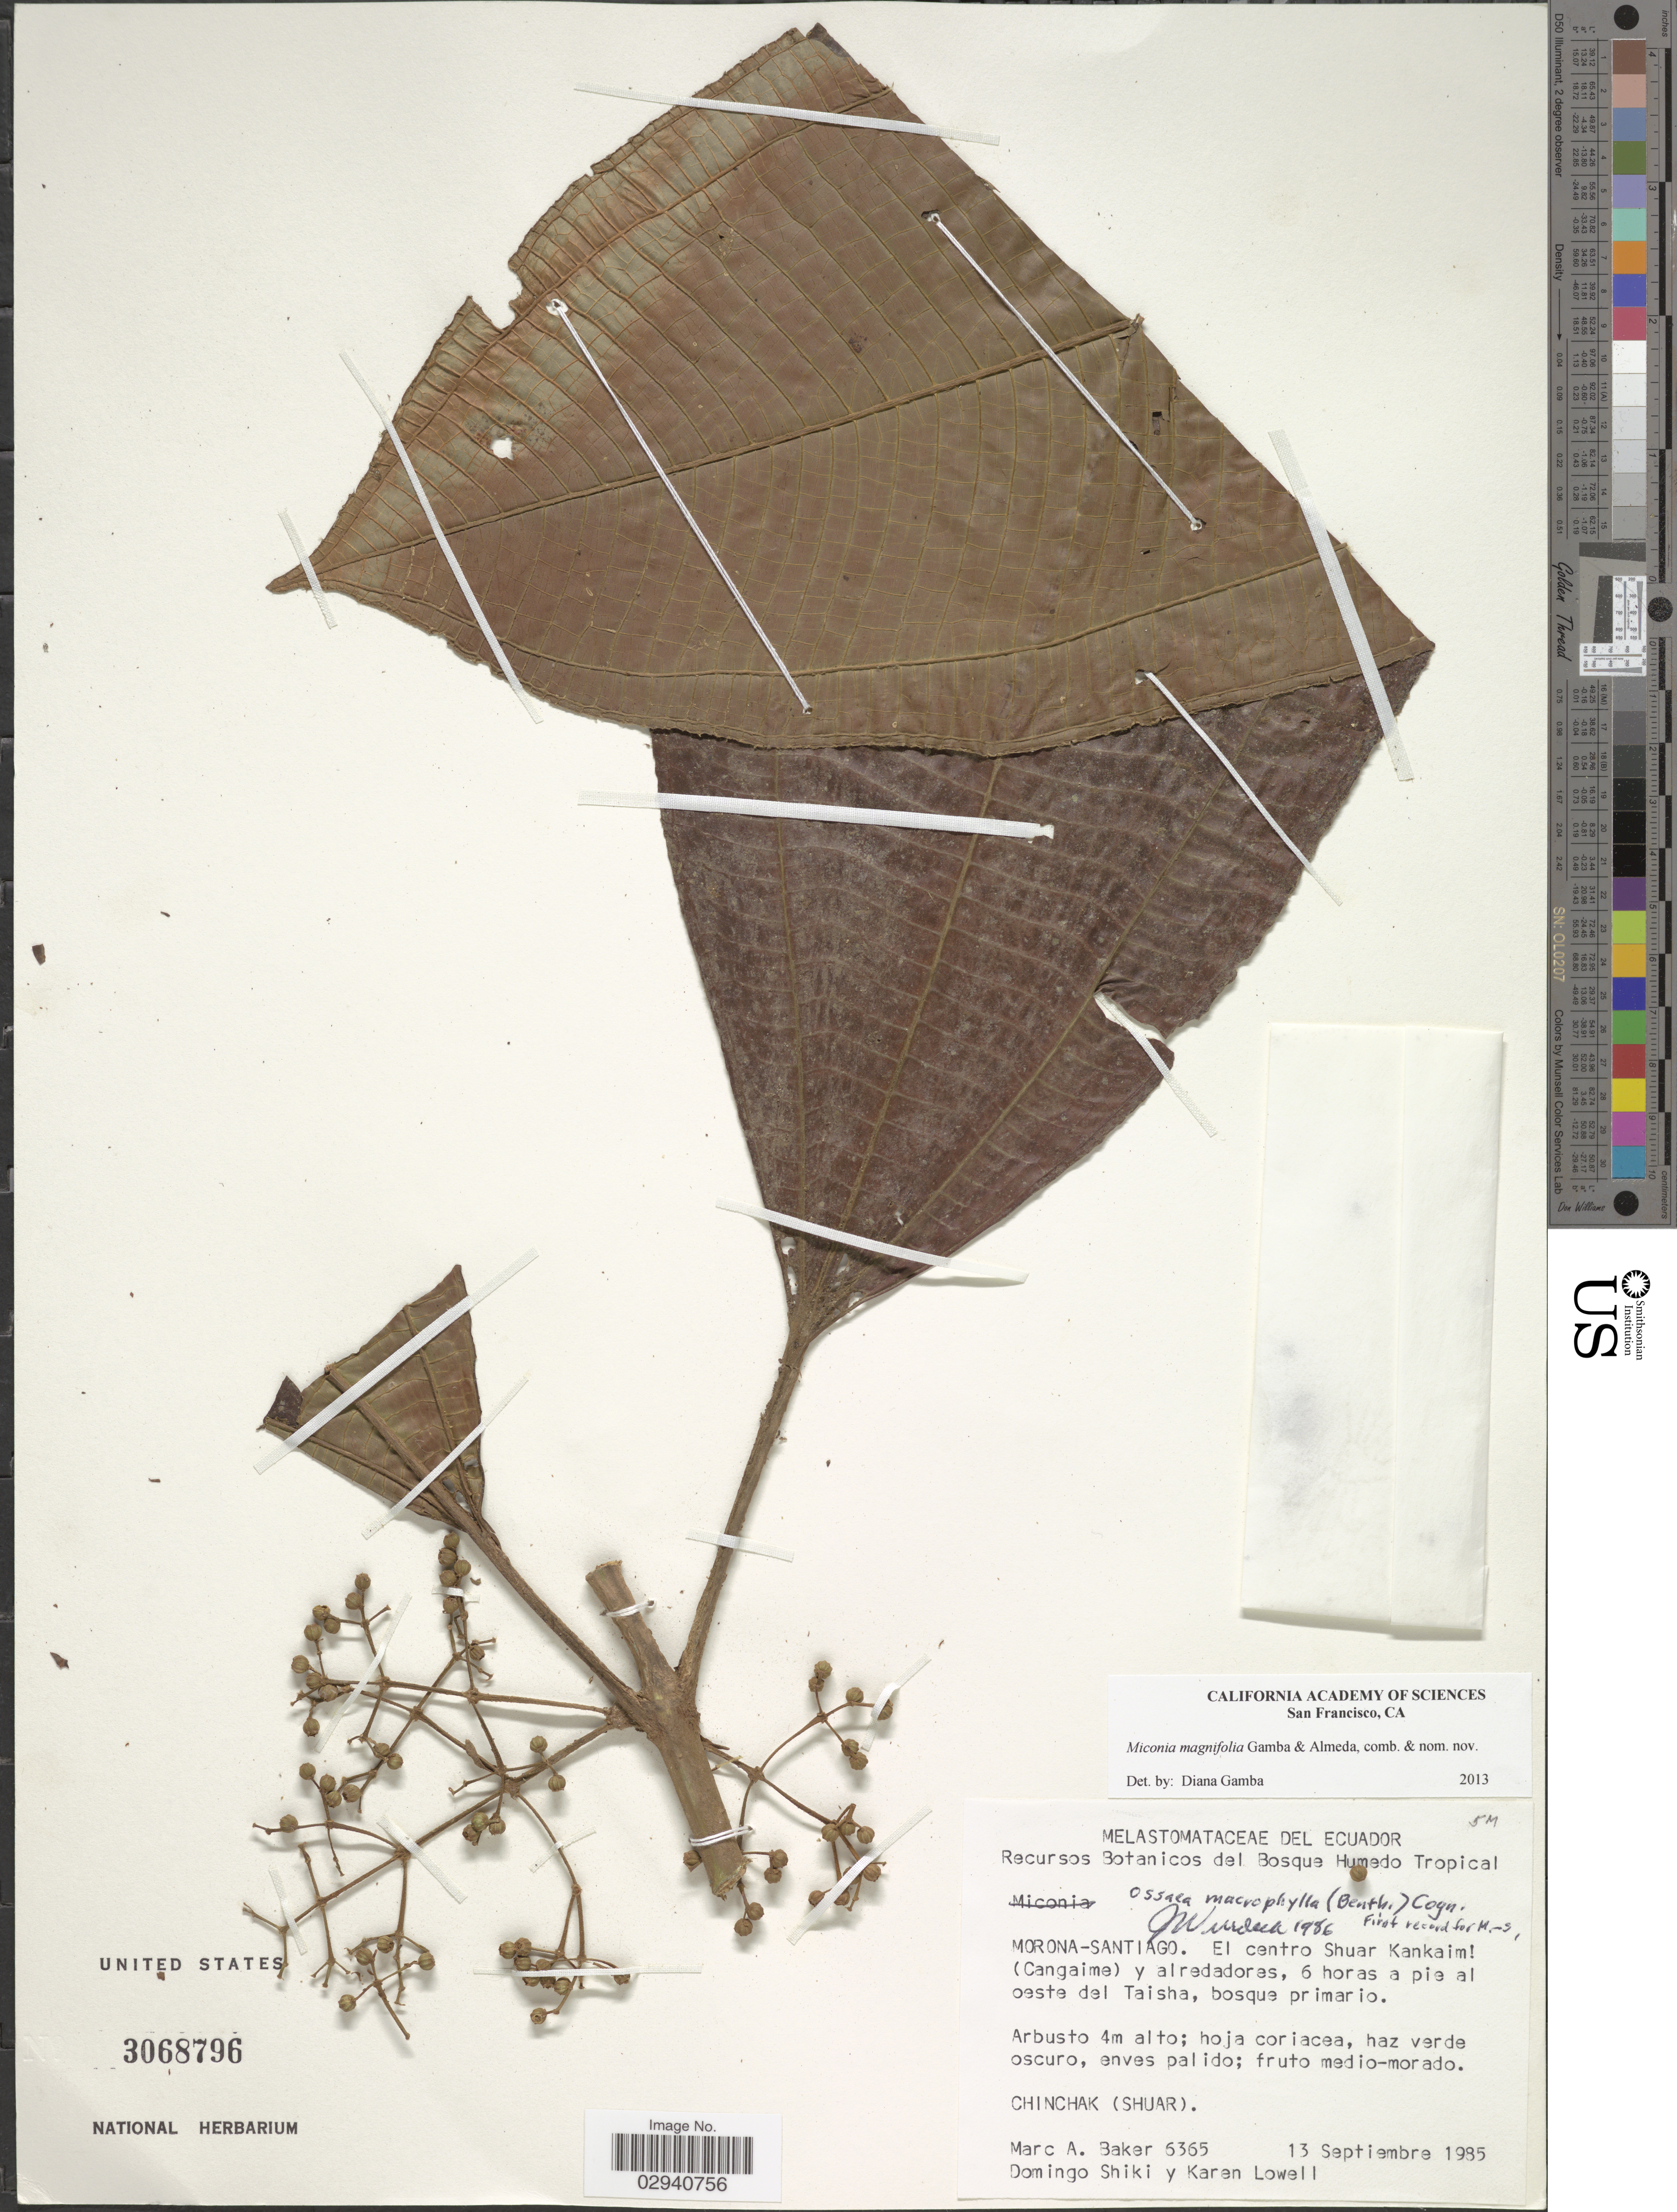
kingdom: Plantae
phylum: Tracheophyta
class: Magnoliopsida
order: Myrtales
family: Melastomataceae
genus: Miconia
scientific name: Miconia magnifolia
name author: Gamba & Almeda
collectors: M. A. Baker, D. Shiki & K. Lowell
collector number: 6365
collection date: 1985-09-13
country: Ecuador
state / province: Morona-Santiago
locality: El centro Shuar Kankaim. (Cangaime) y alrededores, 6 horas a pie al oeste del Taisha.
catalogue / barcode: US 3068796